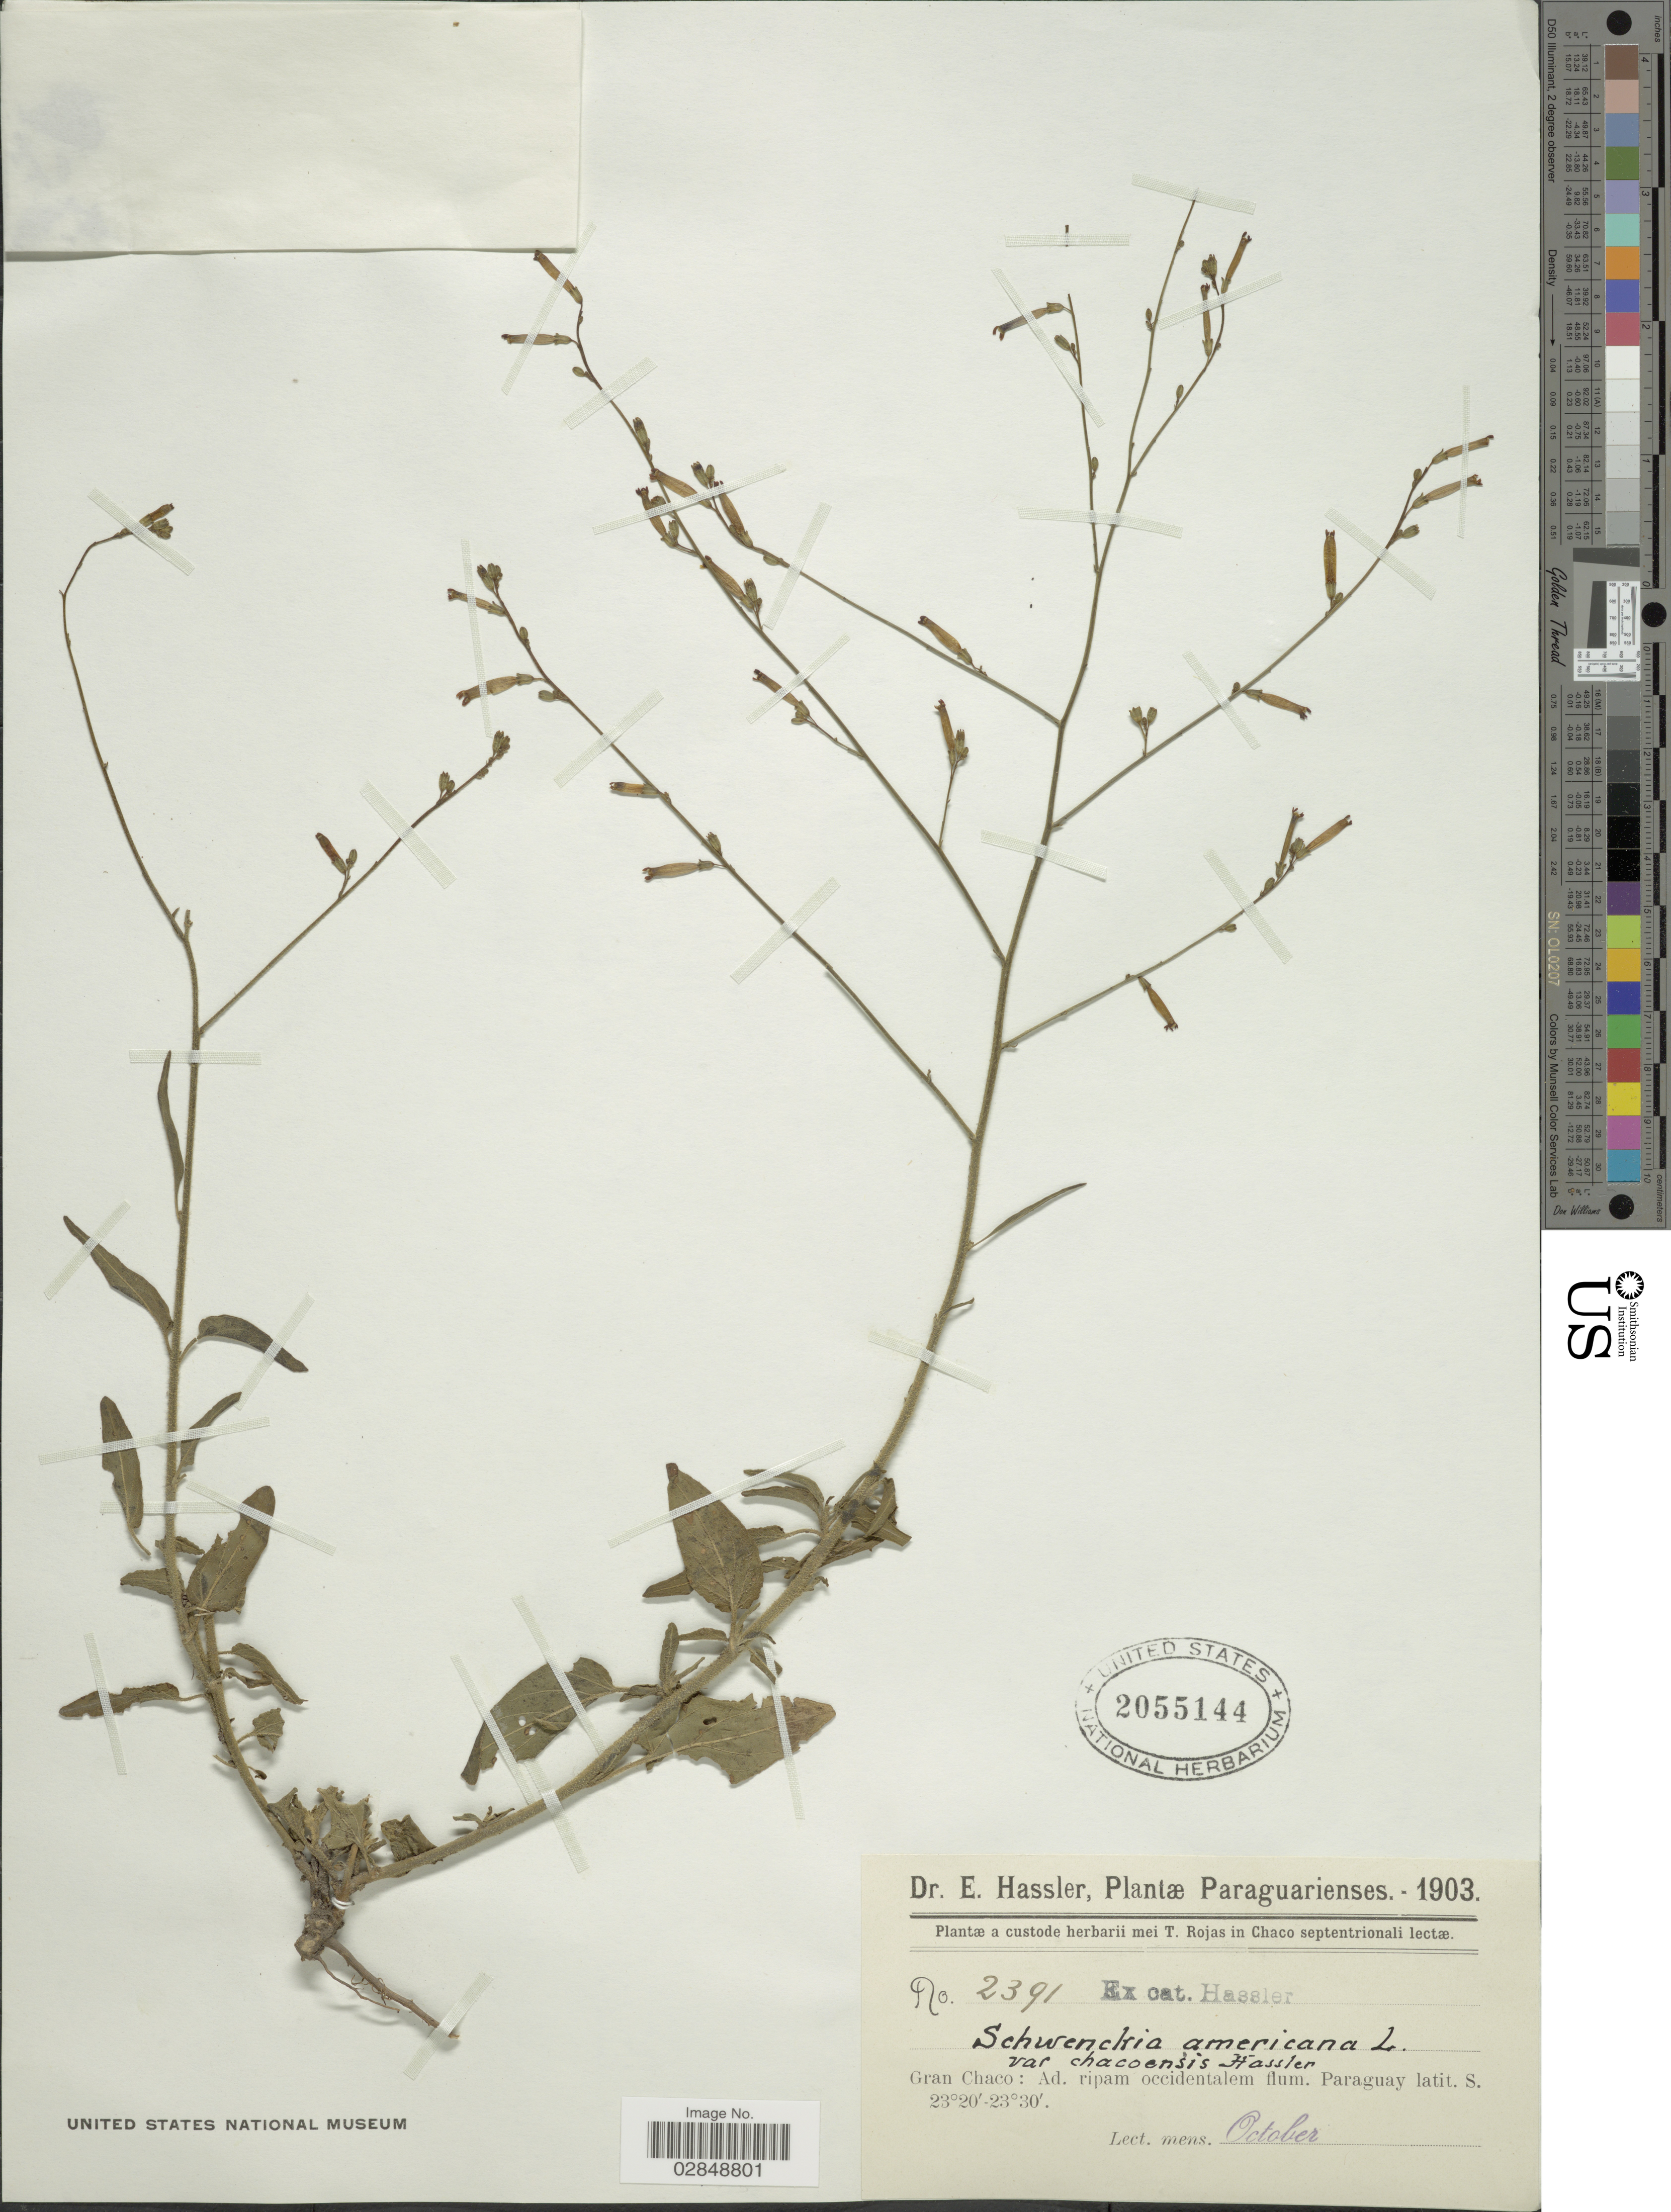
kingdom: Plantae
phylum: Tracheophyta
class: Magnoliopsida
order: Solanales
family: Solanaceae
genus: Schwenckia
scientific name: Schwenckia americana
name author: Kunth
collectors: E. Hassler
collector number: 2391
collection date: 1903-10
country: Paraguay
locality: Gran Chaco: Ad ripam occidentalem flum. Paraguay.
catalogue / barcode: US 2055144